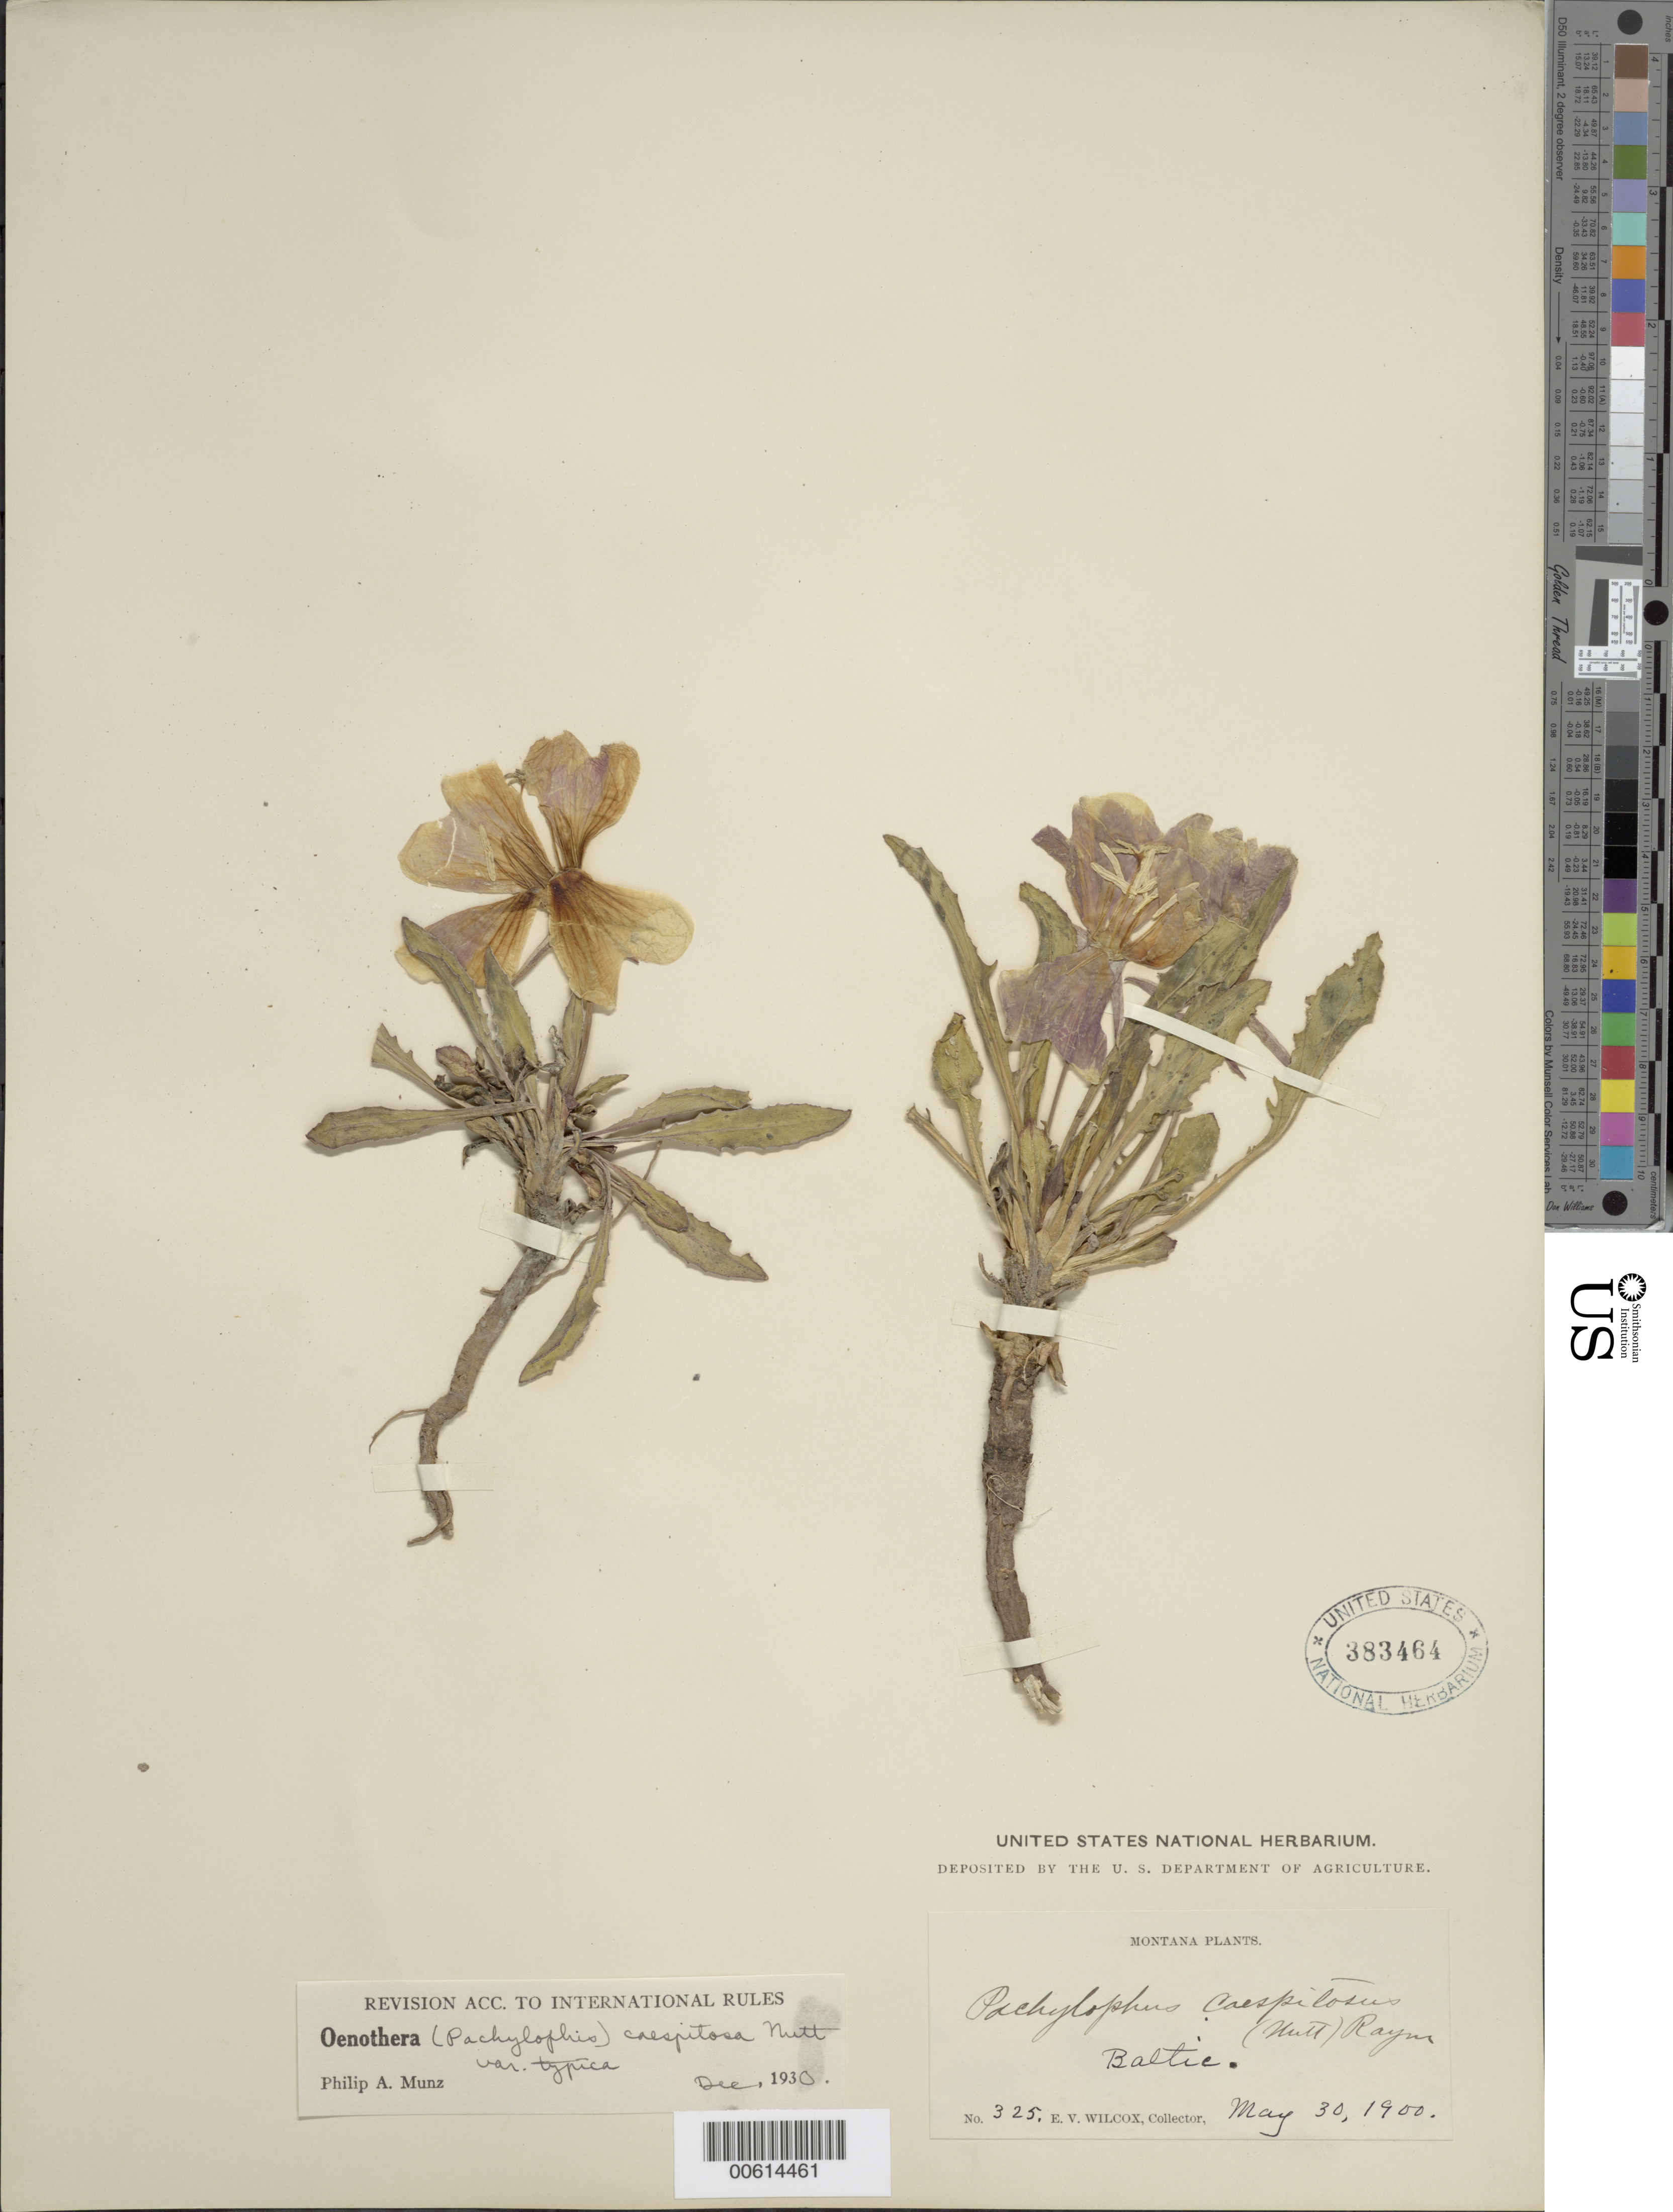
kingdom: Plantae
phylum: Tracheophyta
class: Magnoliopsida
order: Myrtales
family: Onagraceae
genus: Oenothera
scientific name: Oenothera cespitosa subsp. cespitosa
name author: Nutt.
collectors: E. V. Wilcox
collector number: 325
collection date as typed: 30 May 1900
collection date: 1900-05-30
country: United States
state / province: Montana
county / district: Glacier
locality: Baltic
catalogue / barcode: US 383464